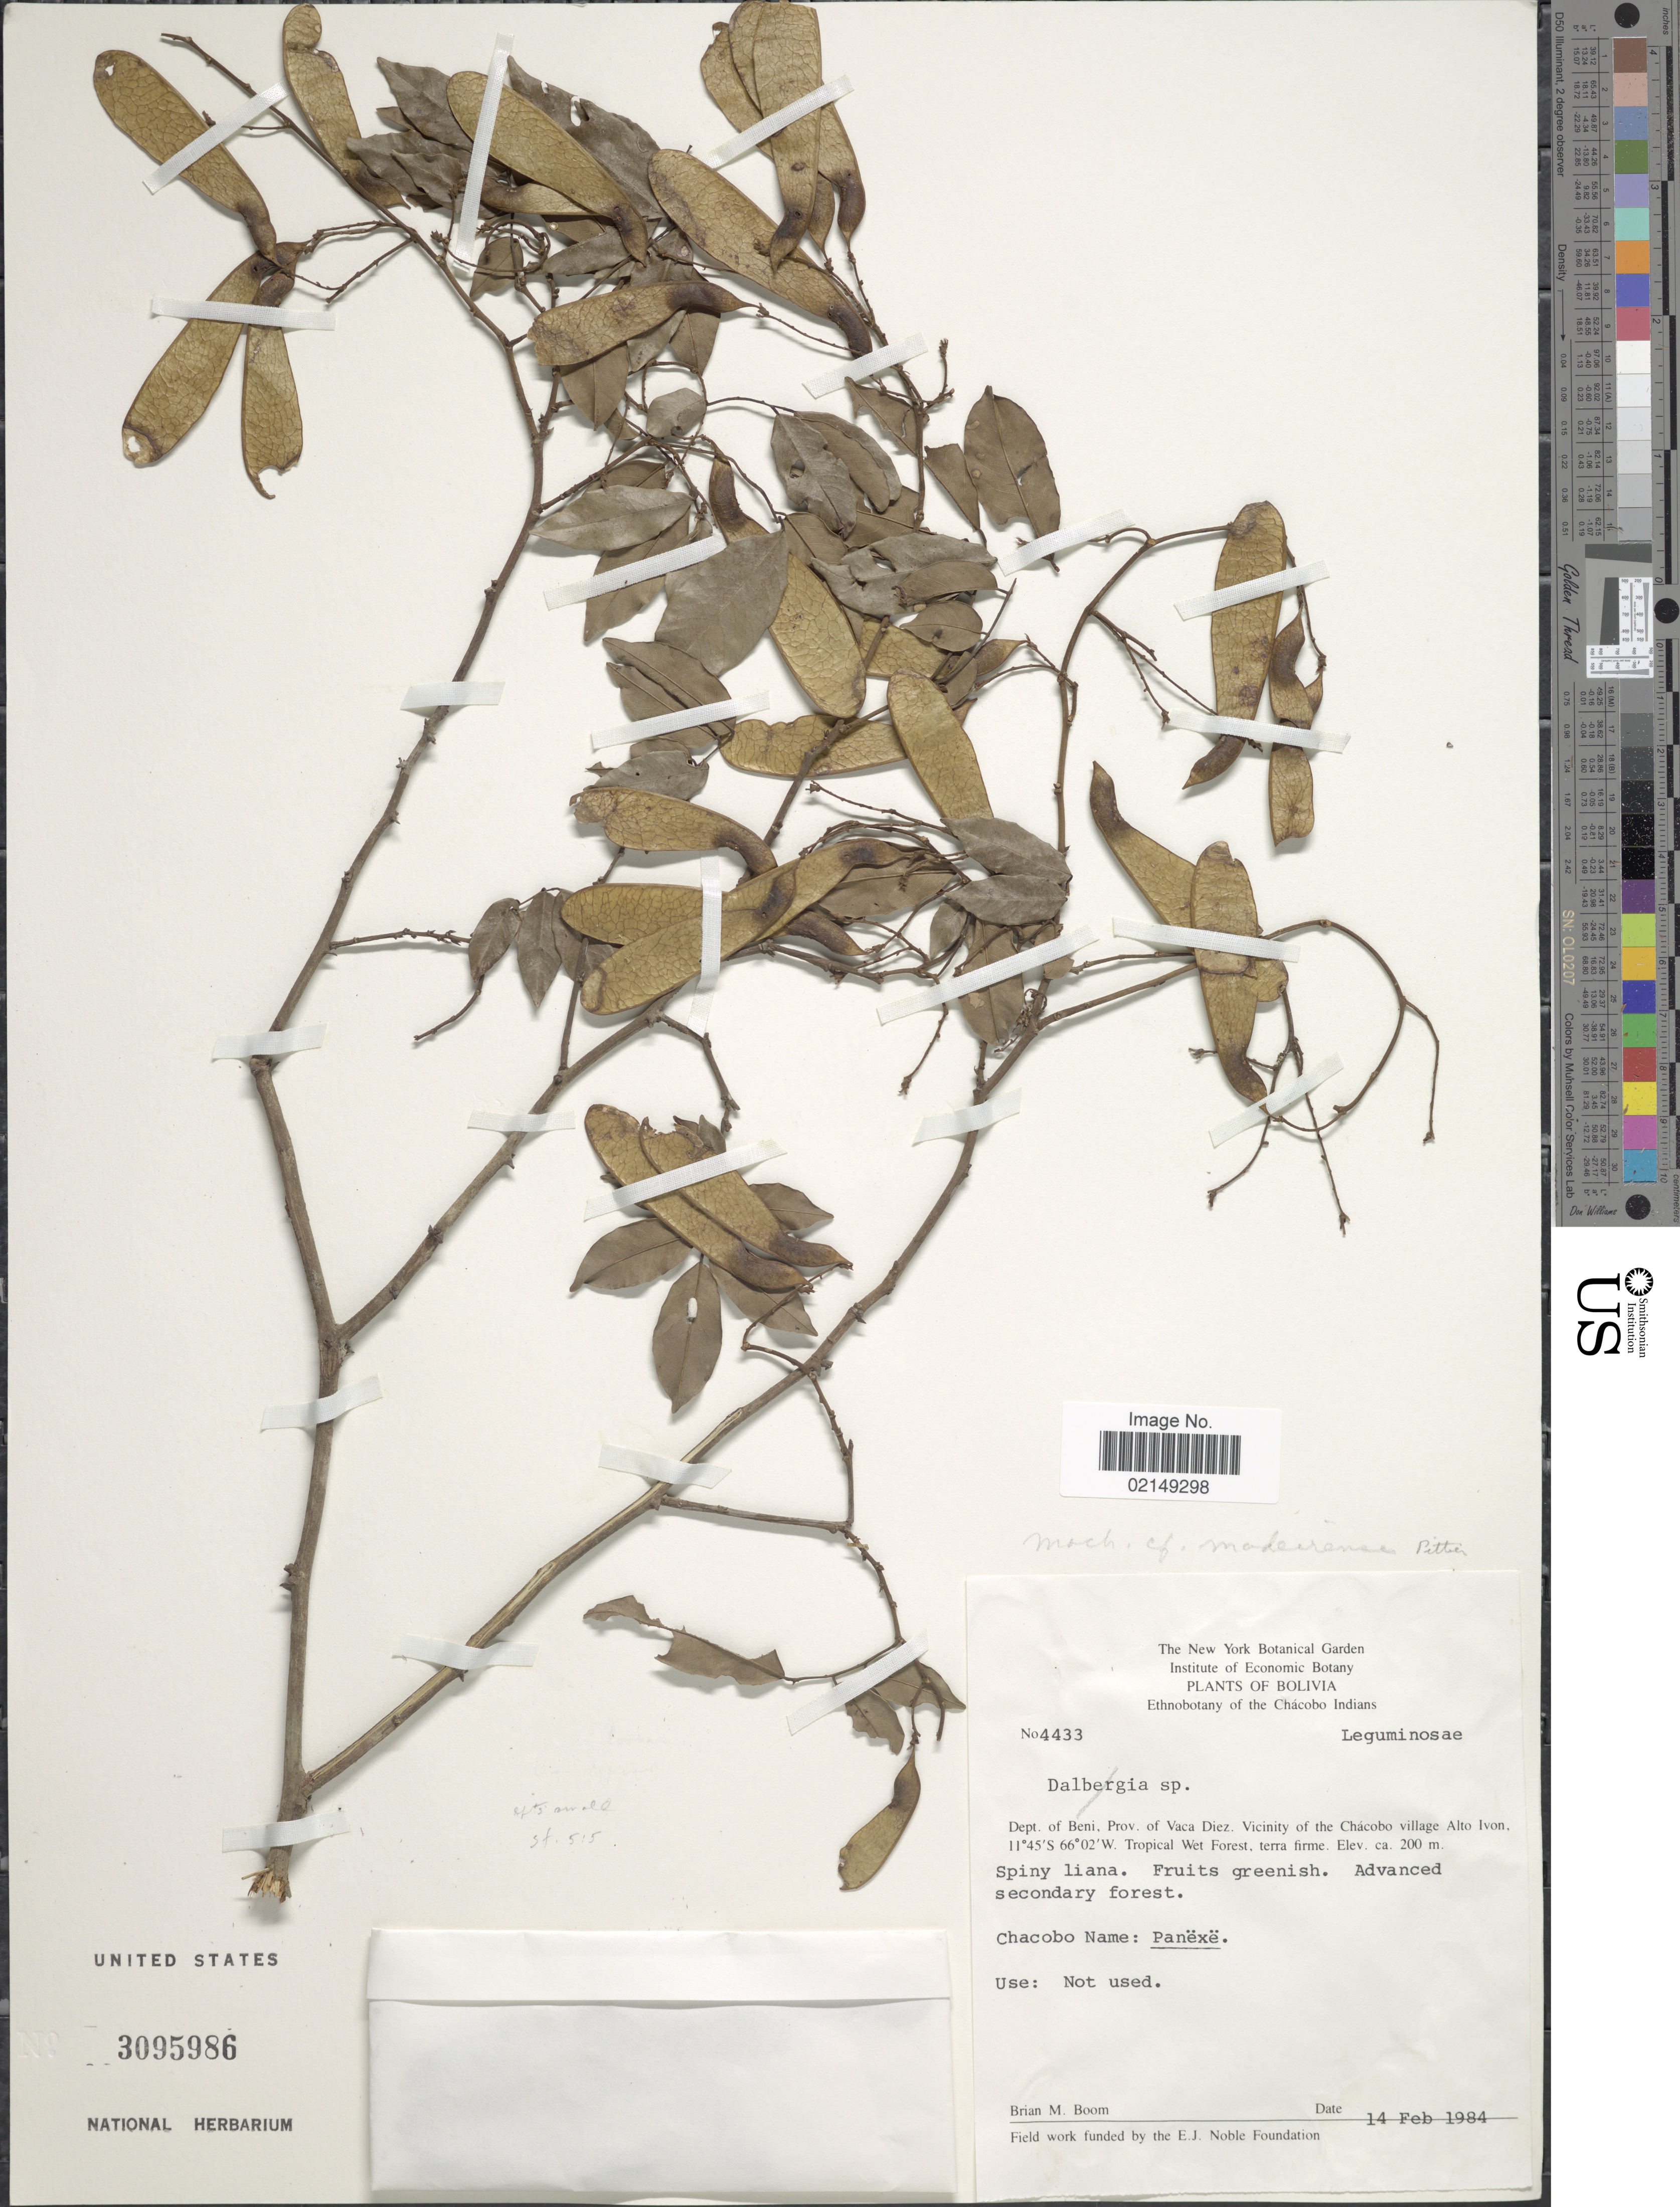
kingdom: Plantae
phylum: Tracheophyta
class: Magnoliopsida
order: Fabales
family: Fabaceae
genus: Machaerium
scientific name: Machaerium madeirense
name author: Pittier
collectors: B. M. Boom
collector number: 4433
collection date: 1984-02-14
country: Bolivia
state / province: Beni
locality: Ethnobotany of the Chacobo Indians. Prov. of Vaca Diez, Vicinity of the Chacobo village, Alto Ivon.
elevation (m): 200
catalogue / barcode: US 3095986